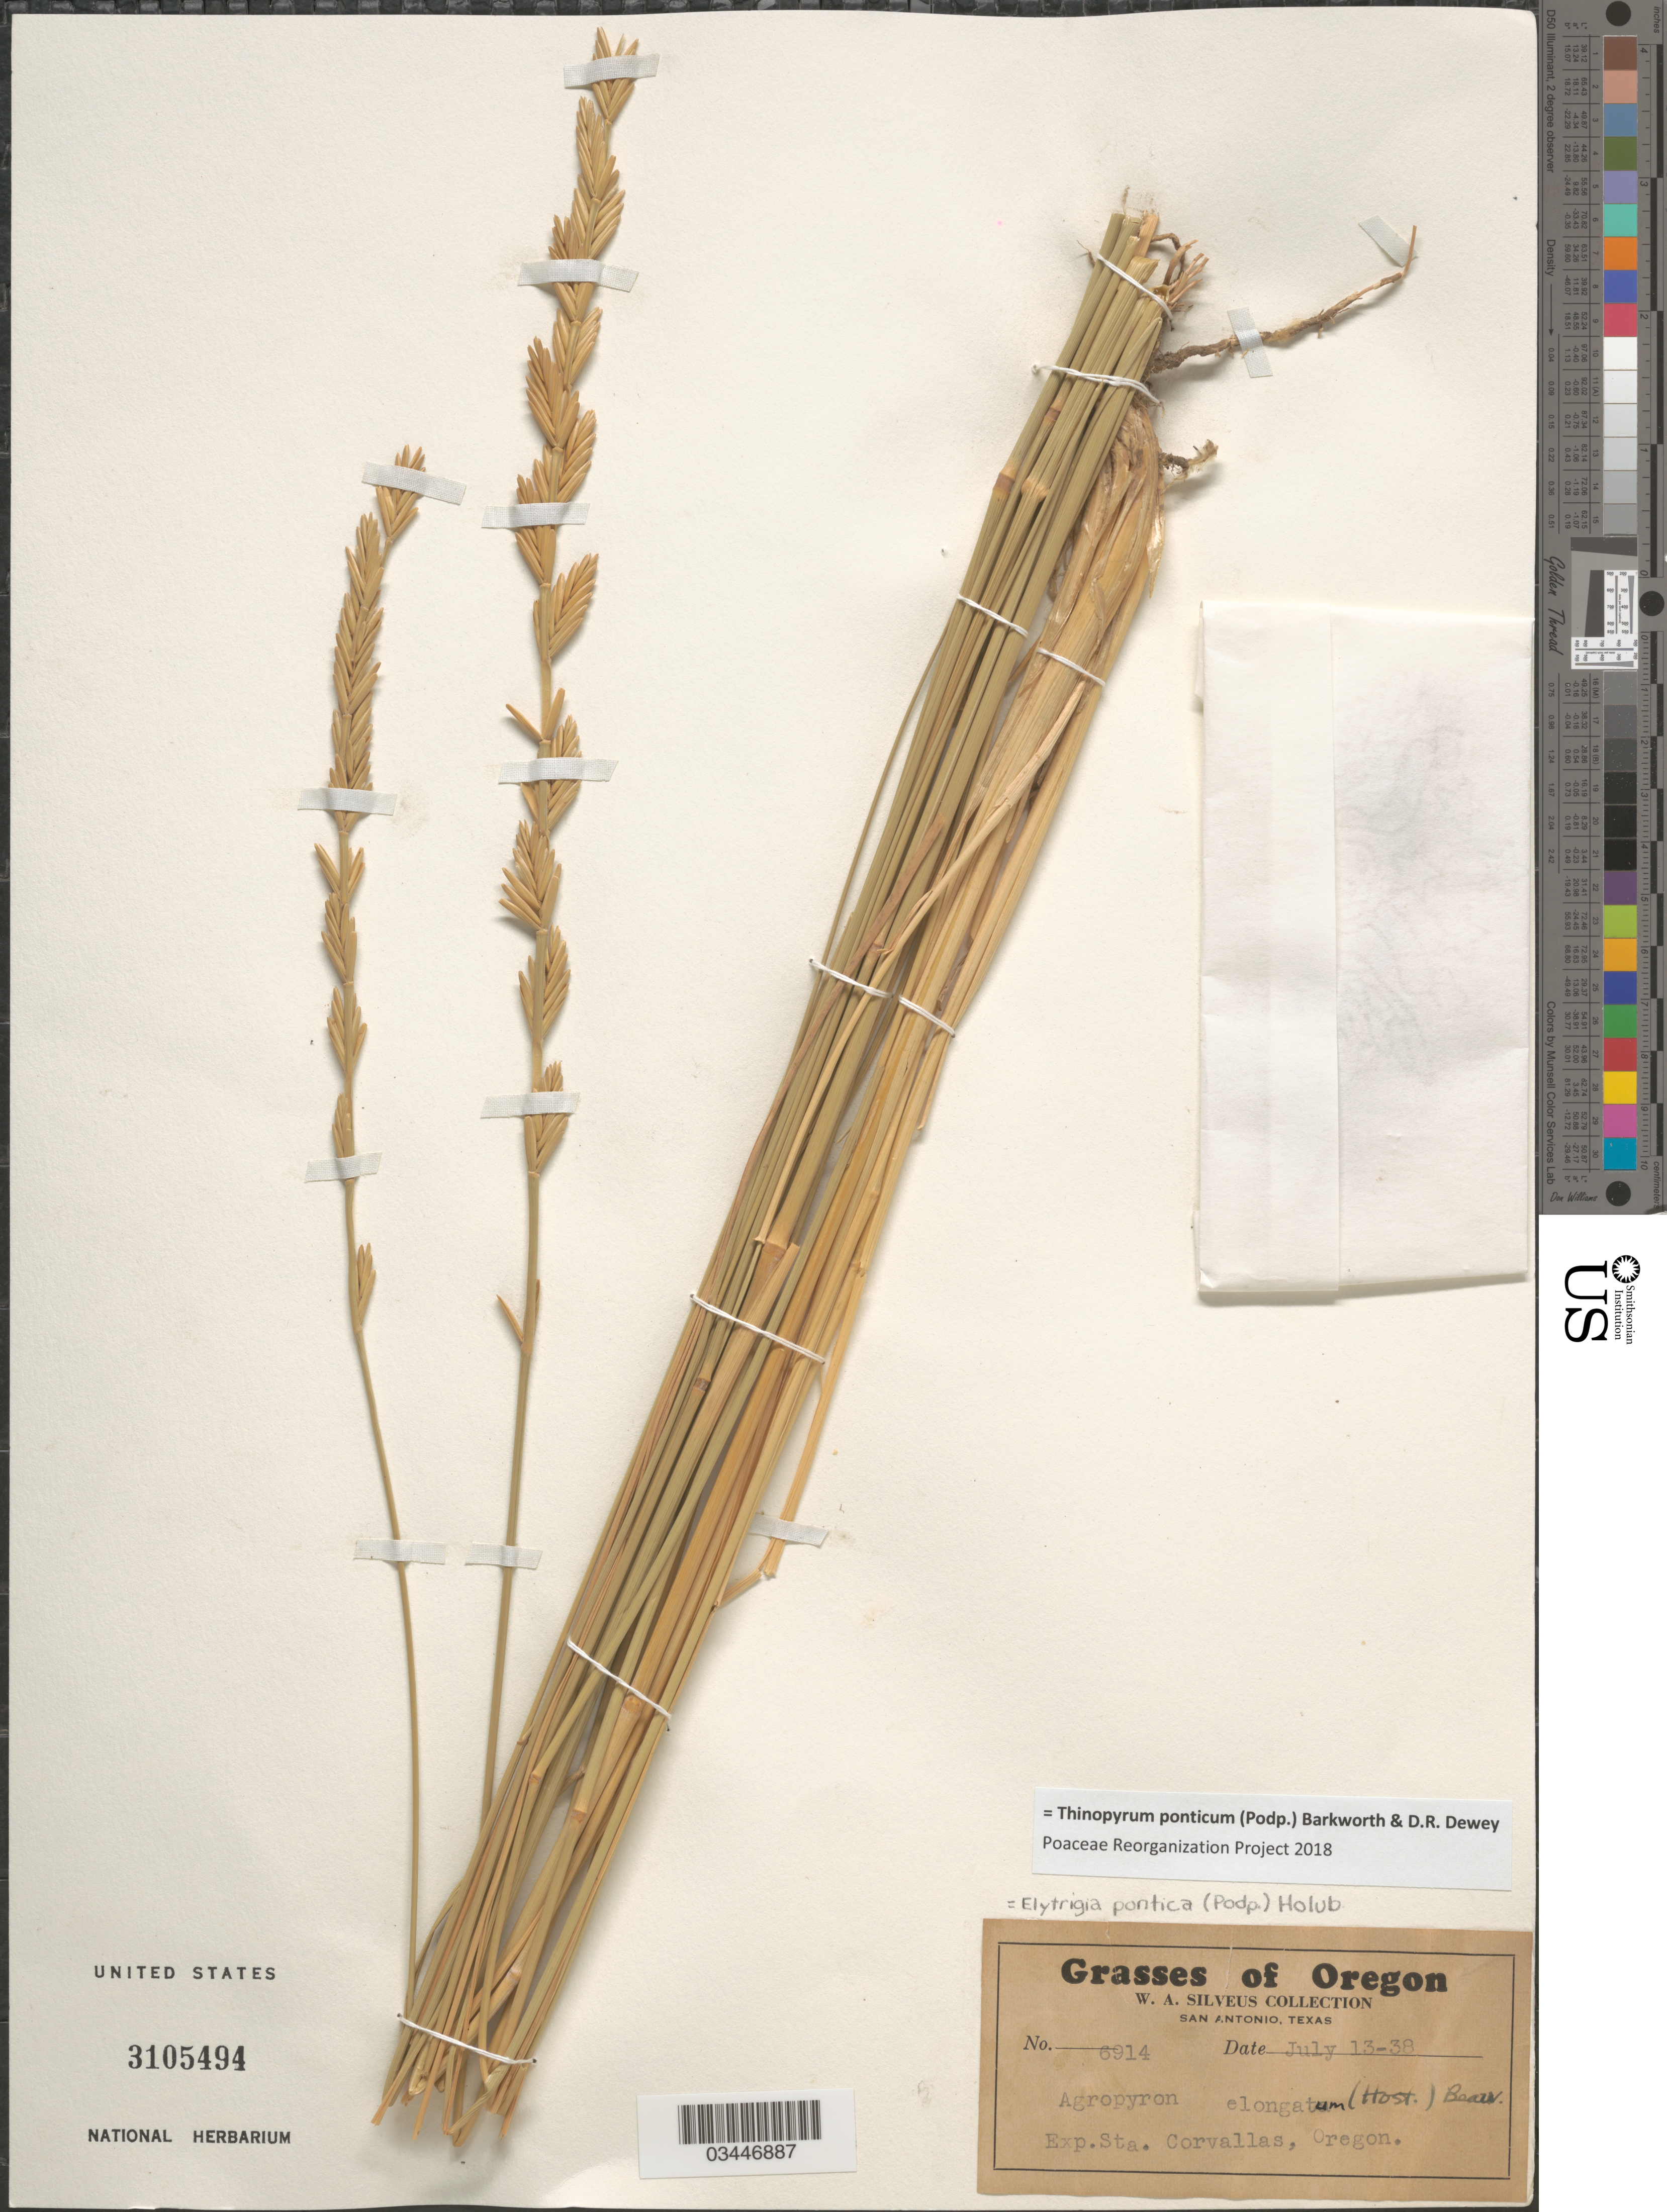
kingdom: Plantae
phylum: Tracheophyta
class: Liliopsida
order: Poales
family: Poaceae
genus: Thinopyrum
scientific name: Thinopyrum ponticum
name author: (Podp.) Barkworth & Dewey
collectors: W. Silveus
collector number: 6914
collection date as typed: Transcribed d/m/y: 13/7/38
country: United States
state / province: Oregon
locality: Exp. Sta. Corvallas.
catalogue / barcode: US 3105494